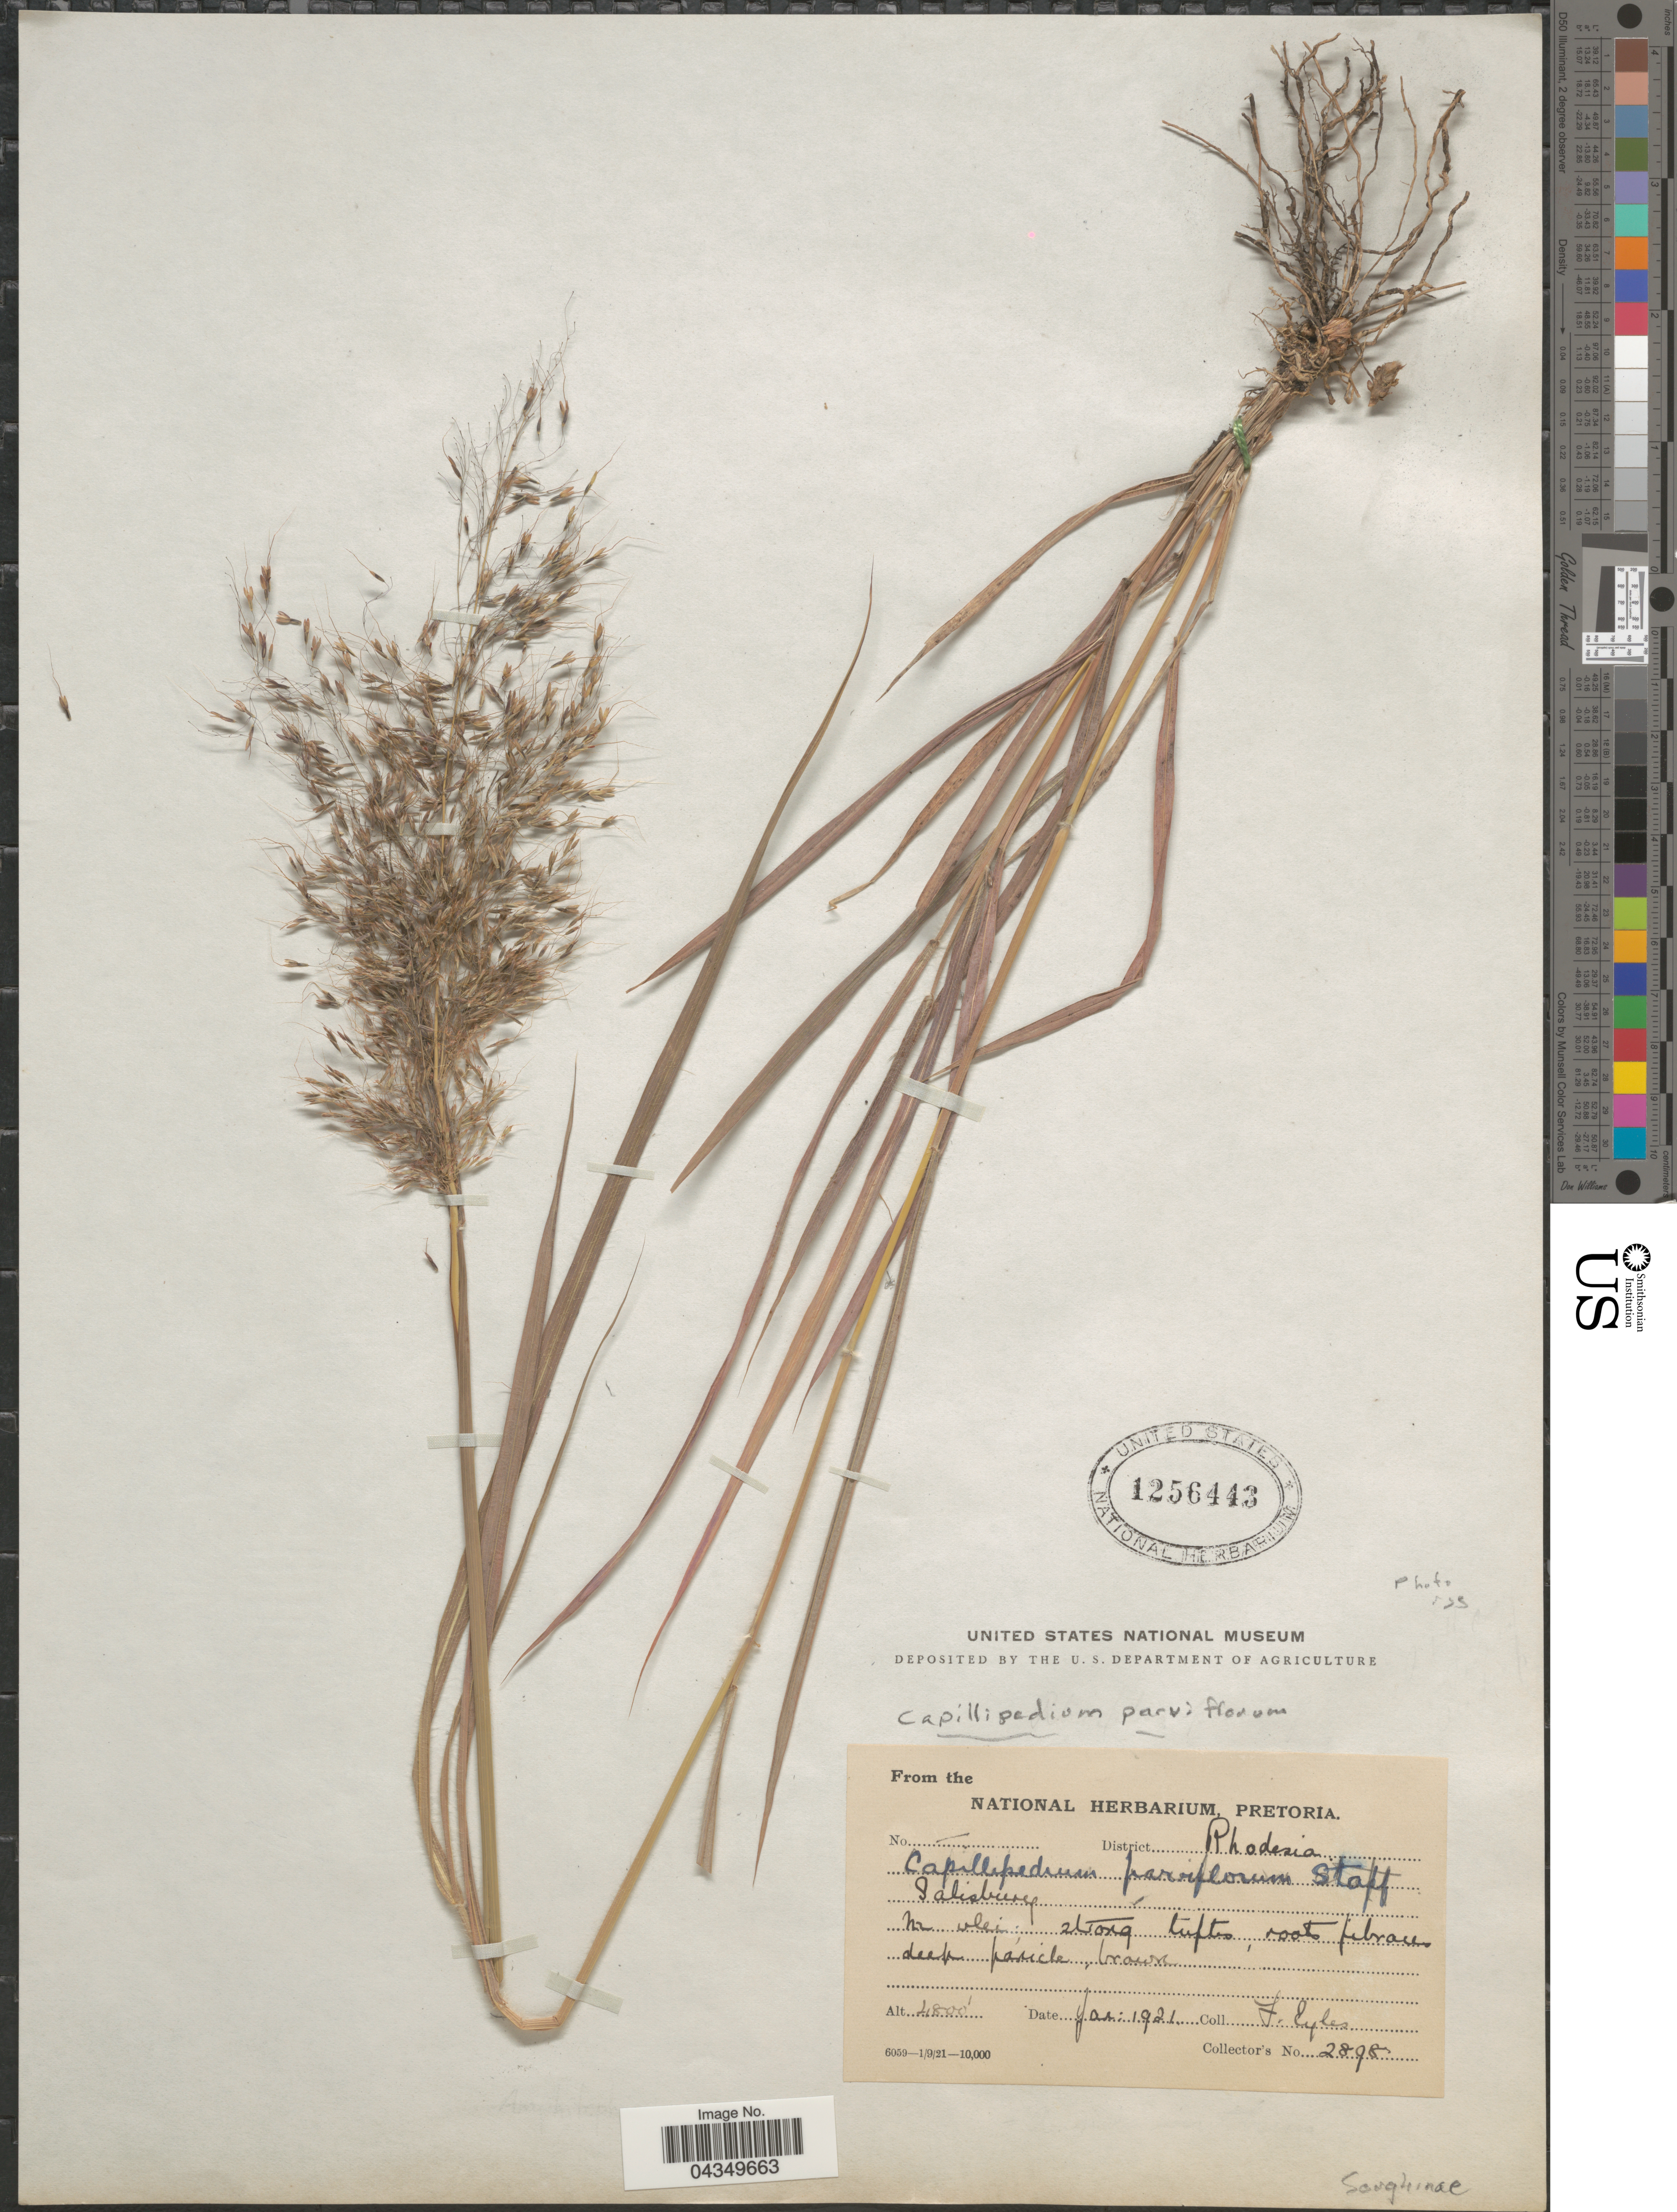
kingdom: Plantae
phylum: Tracheophyta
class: Liliopsida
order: Poales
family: Poaceae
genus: Capillipedium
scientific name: Capillipedium parviflorum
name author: (R. Br.) Stapf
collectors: F. Eyles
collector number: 2898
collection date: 1921-01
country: Zimbabwe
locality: District Rhodesia. Salisbury.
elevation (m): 1463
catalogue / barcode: US 1256443